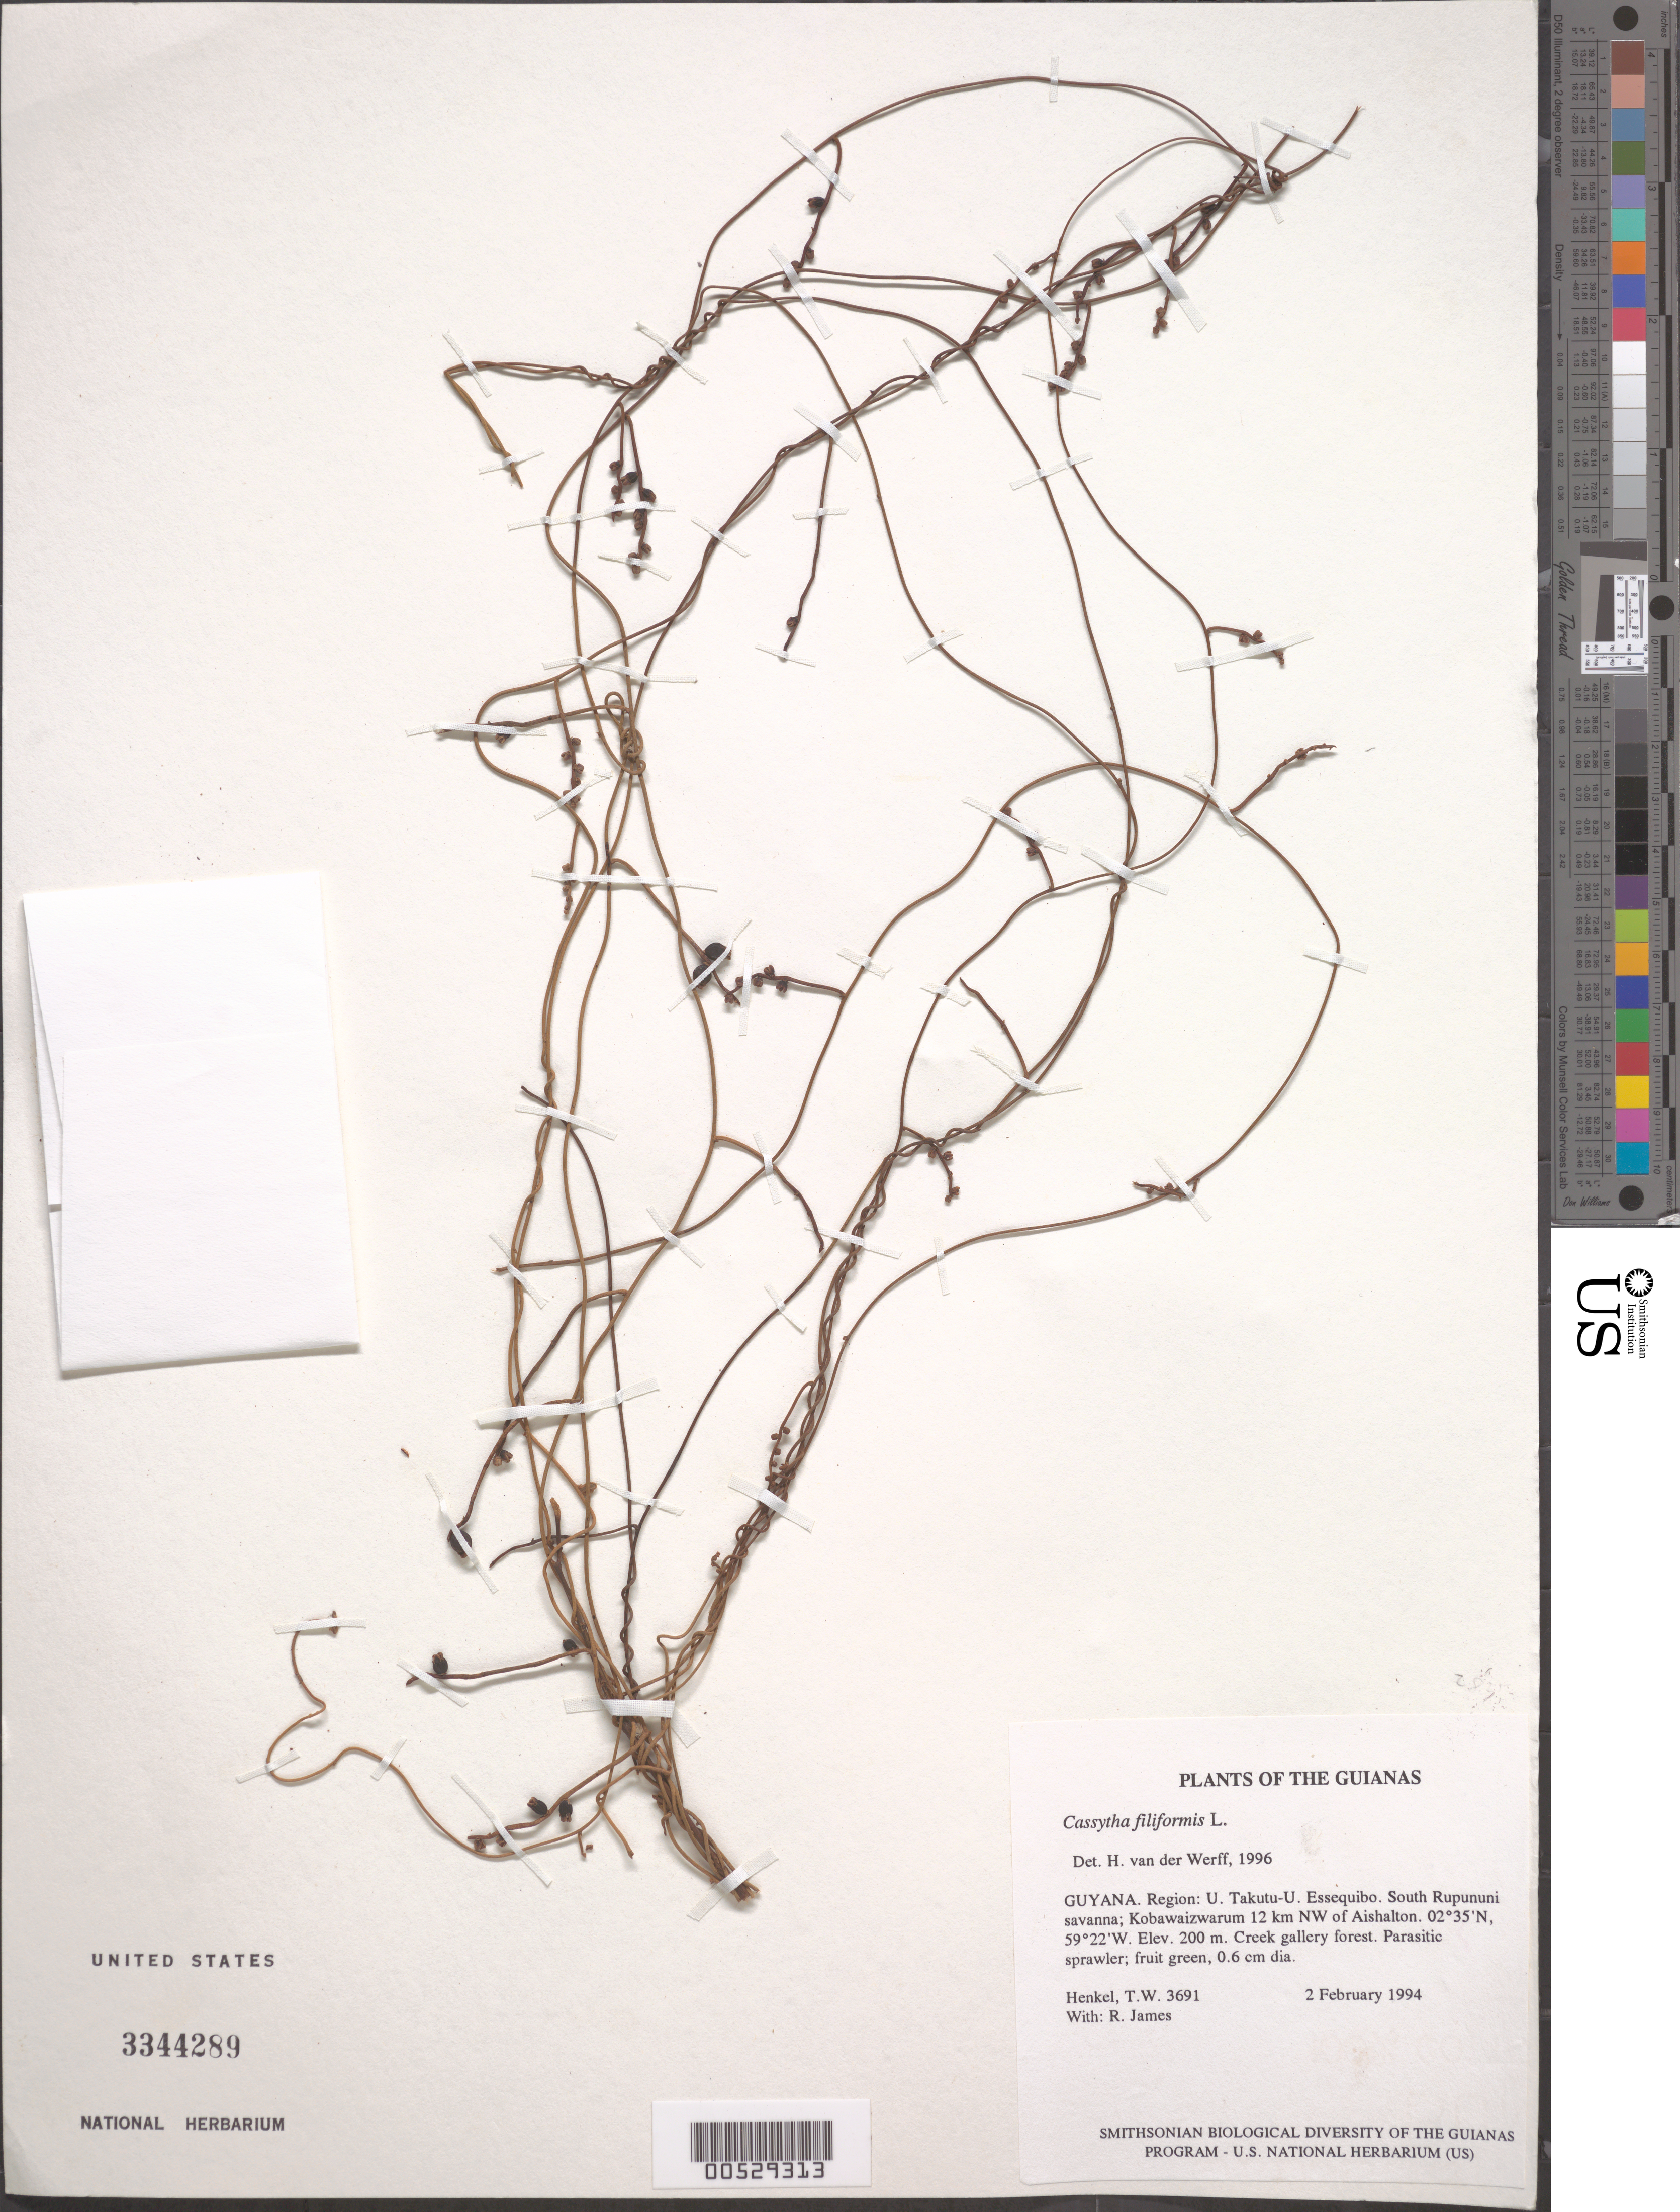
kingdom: Plantae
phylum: Tracheophyta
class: Magnoliopsida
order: Laurales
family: Lauraceae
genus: Cassytha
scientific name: Cassytha filiformis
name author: L.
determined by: van der Werff, H., (MO), Missouri Botanical Garden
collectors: T. Henkel & R. James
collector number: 3691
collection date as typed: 2 February 1994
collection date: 1994-02-02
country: Guyana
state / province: U. Takutu-U. Essequibo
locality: South Rupununi savanna; Kobawaizwarum 12 km NW of Aishalton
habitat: Creek gallery forest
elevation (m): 200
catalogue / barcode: US 3344289